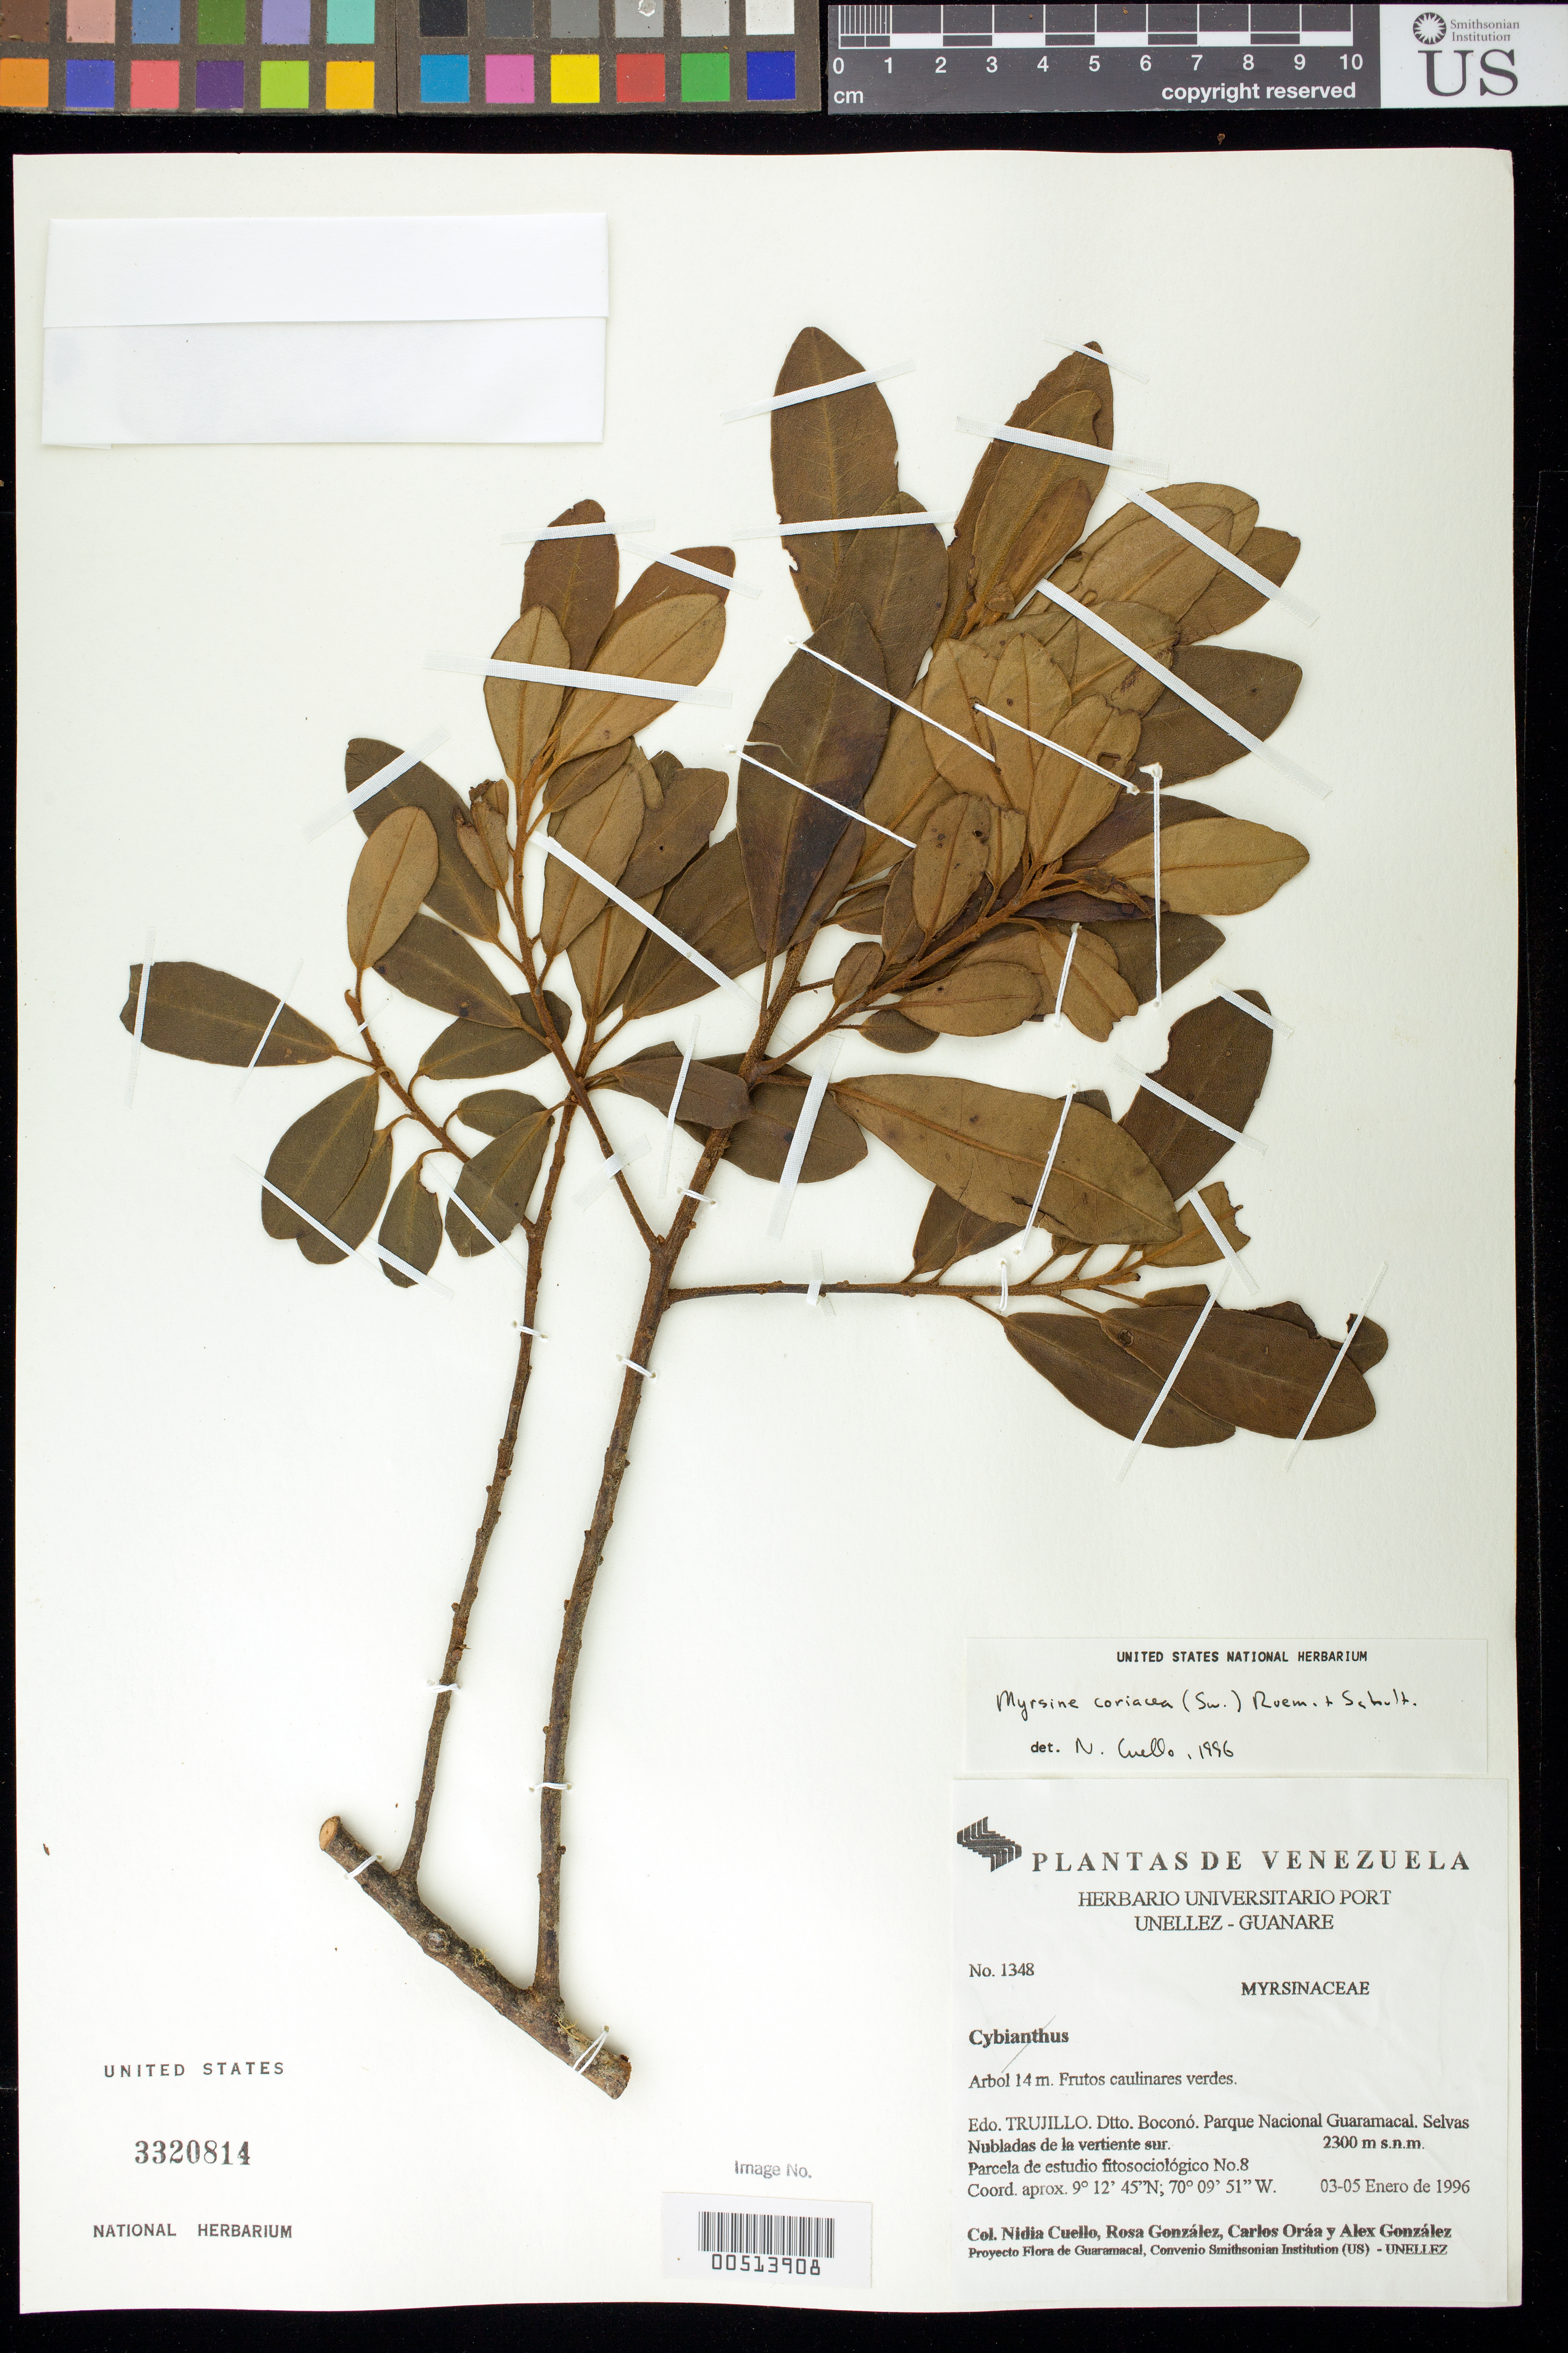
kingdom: Plantae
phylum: Tracheophyta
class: Magnoliopsida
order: Ericales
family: Primulaceae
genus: Myrsine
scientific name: Myrsine coriacea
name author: (Sw.) R. Br. ex Roem. & Schult.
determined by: Cuello, Nidia L.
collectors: N. L. Cuello, R. González, C. Oráa & A. Gonzáles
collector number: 1348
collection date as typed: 03 Jan 1996 to 05 Jan 1996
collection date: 1996-01-03/1996-01-05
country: Venezuela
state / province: Trujillo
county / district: Boconó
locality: Parque Nacional Guaramacal, vertiente S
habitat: Selva Nubladas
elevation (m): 2300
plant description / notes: PORT, US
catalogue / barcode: US 3320814